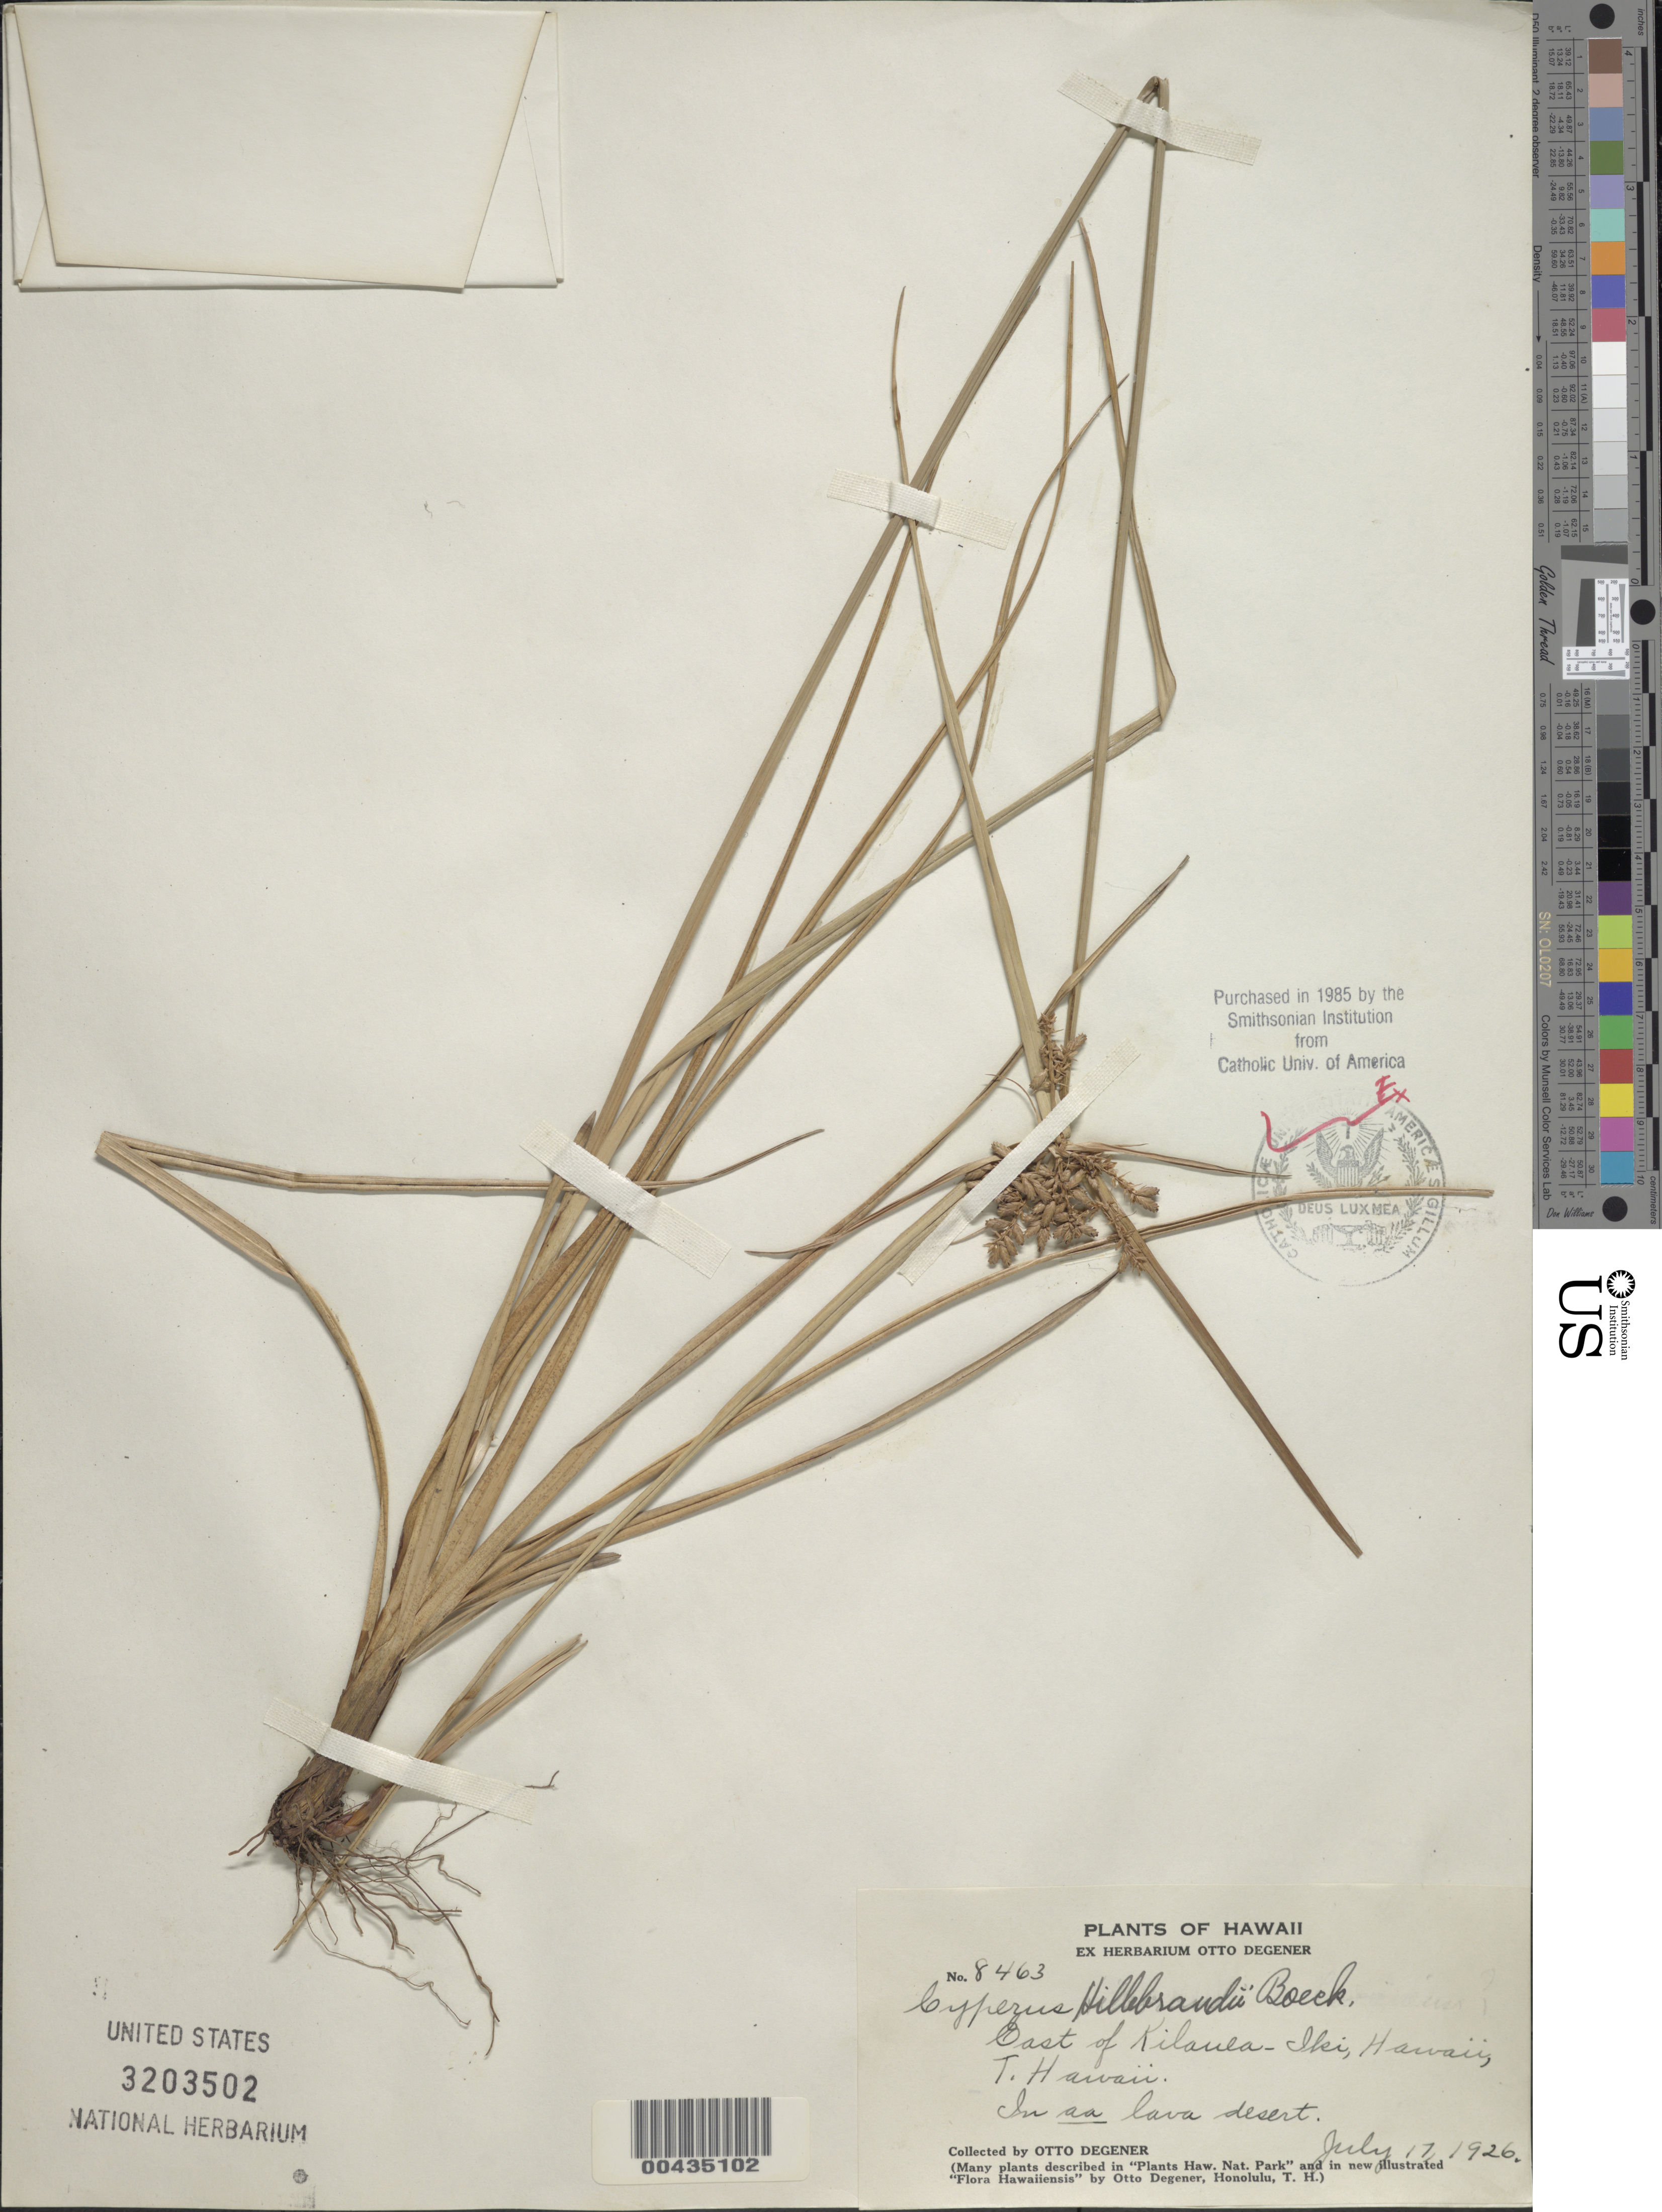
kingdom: Plantae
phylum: Tracheophyta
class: Liliopsida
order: Poales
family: Cyperaceae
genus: Cyperus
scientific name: Cyperus hillebrandii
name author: Boeckeler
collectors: O. Degener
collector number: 8463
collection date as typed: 17 Jul 1926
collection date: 1926-07-17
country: United States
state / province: Hawaii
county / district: Hawaii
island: Hawaii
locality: E of Kilauea-Iki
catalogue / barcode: US 3203502